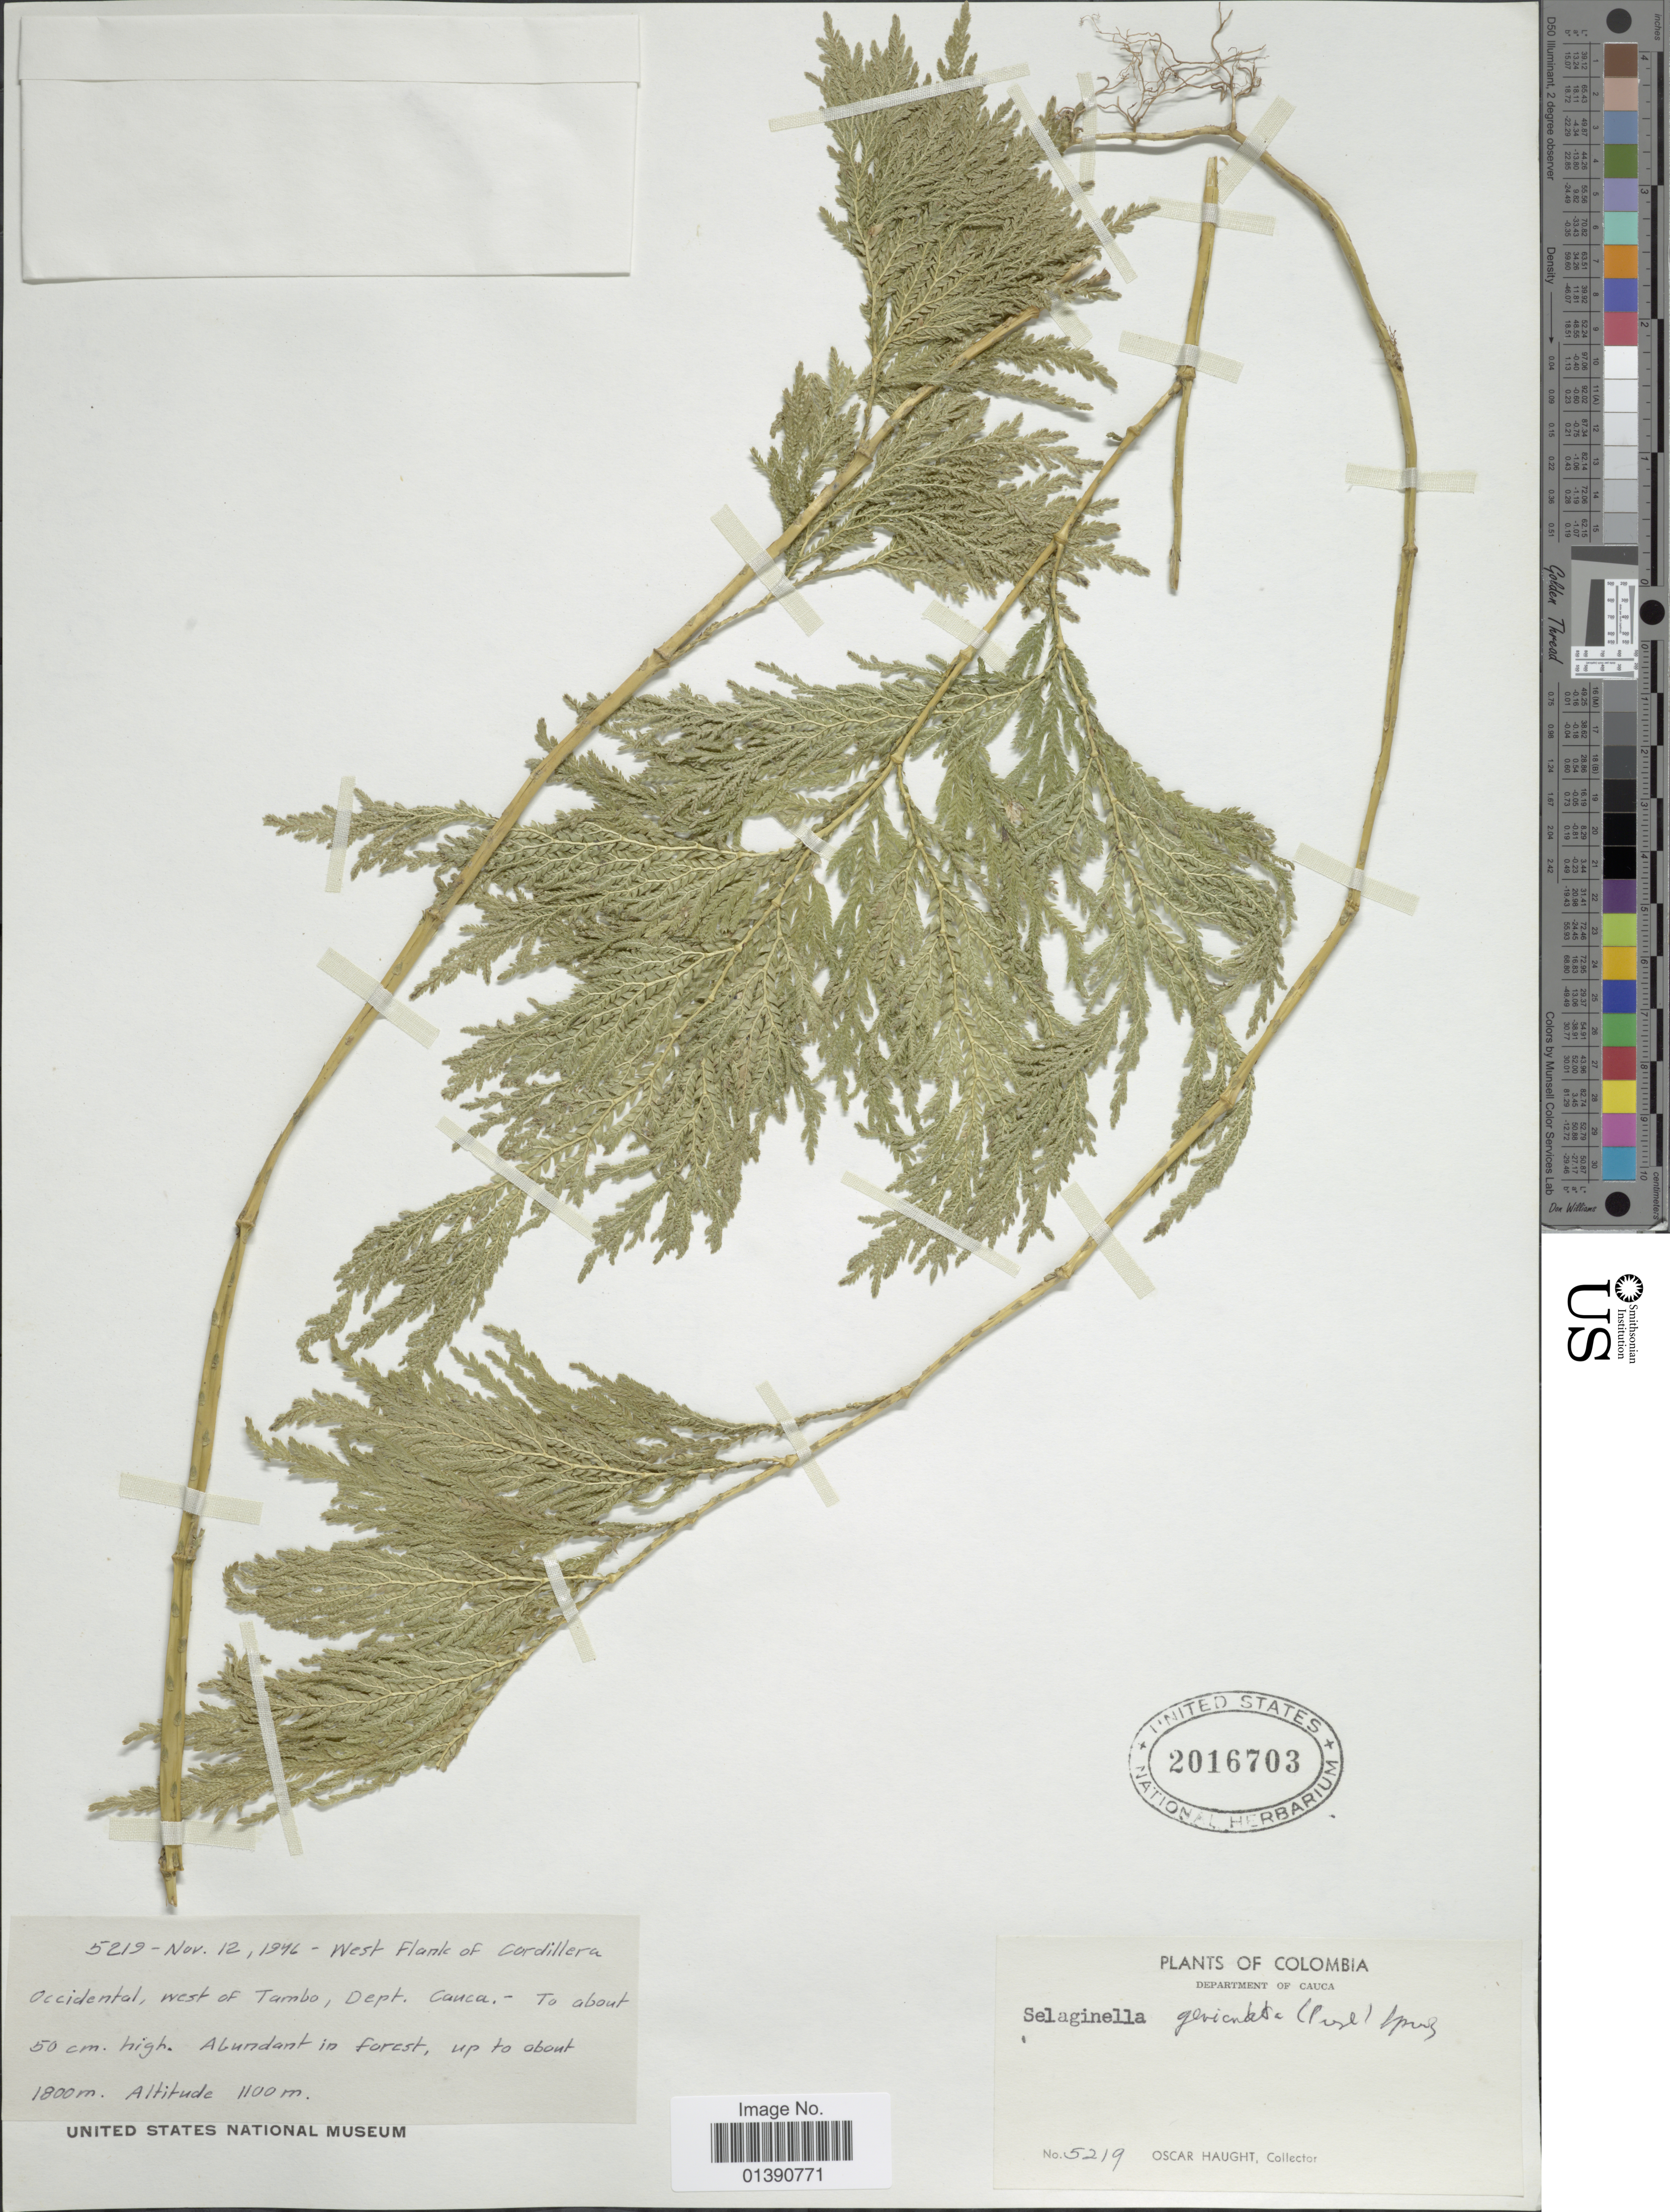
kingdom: Plantae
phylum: Tracheophyta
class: Lycopodiopsida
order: Selaginellales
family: Selaginellaceae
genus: Selaginella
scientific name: Selaginella geniculata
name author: (C. Presl) Spring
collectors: O. L. Haught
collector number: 5219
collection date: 1946-11-12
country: Colombia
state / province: Cauca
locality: West Flank of Cordillera Occidental, west of Tambo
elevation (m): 1800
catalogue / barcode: US 2016703